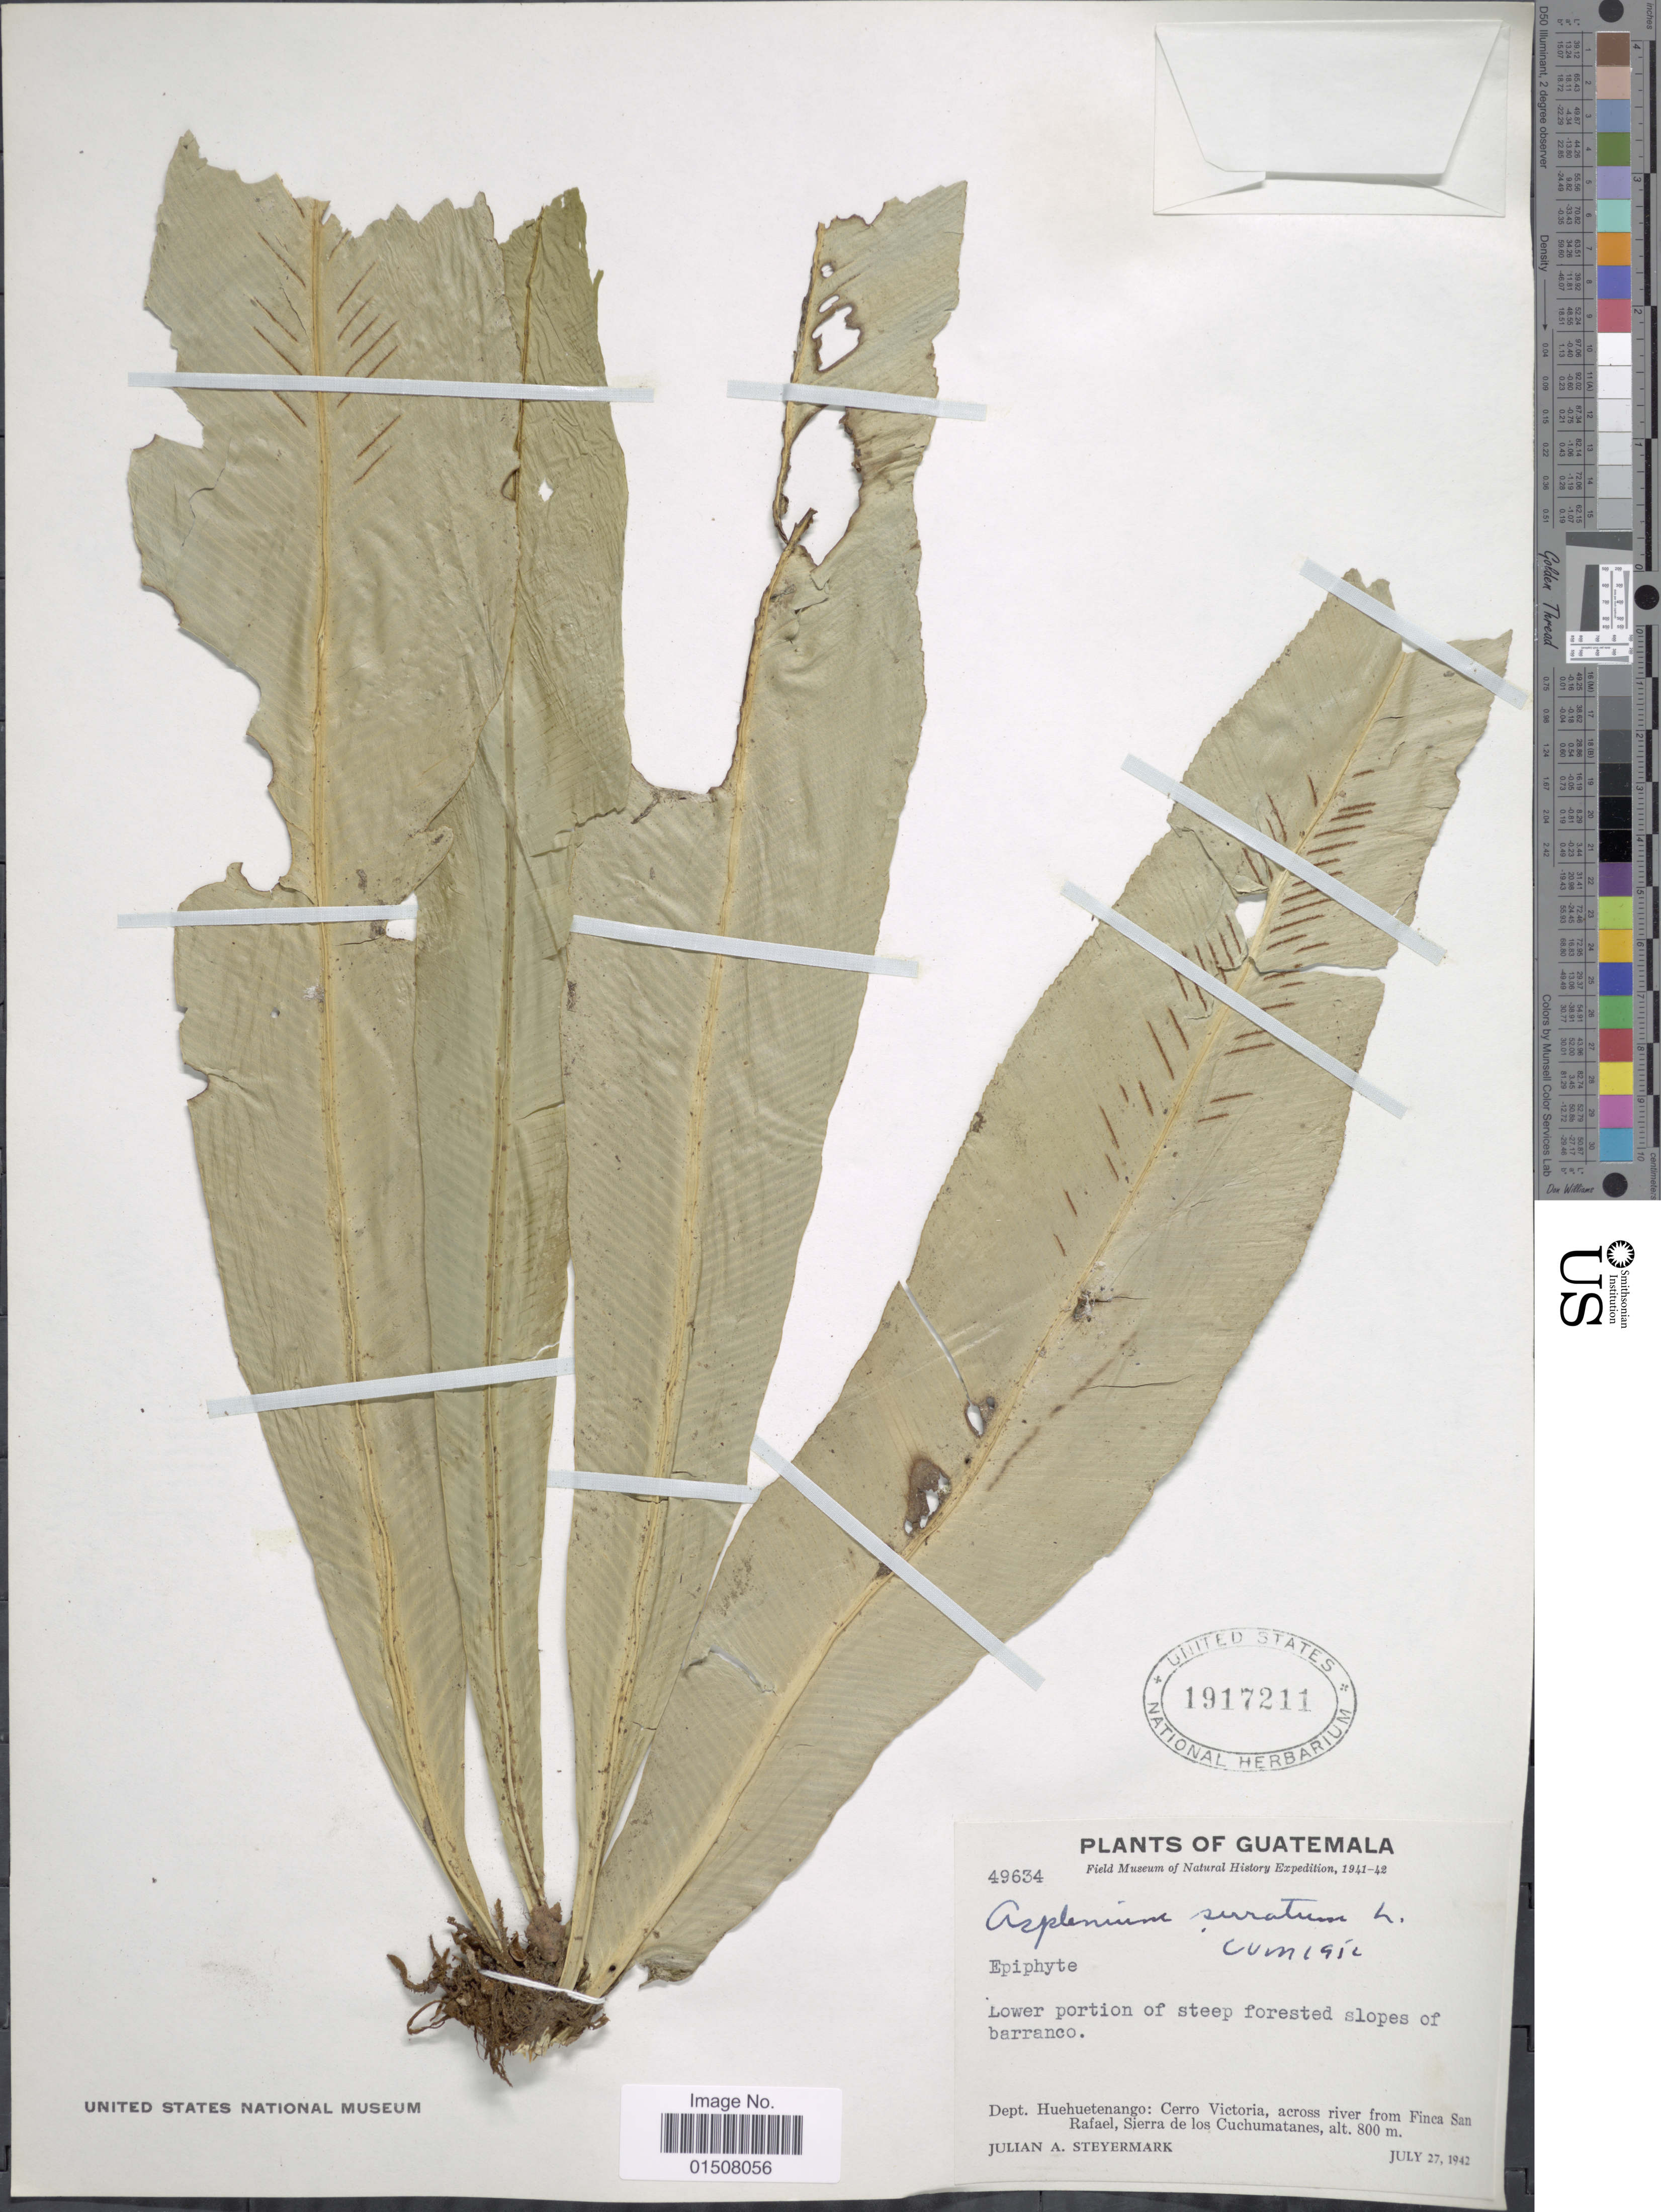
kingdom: Plantae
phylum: Tracheophyta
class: Polypodiopsida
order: Polypodiales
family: Aspleniaceae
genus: Asplenium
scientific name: Asplenium serratum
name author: L.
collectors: J. Steyermark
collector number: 49634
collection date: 1942-07-27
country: Guatemala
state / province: Huehuetenango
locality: Cerro Victoria, across river from Finca San Rfael, Sierra de los Cuchumatanes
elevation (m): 800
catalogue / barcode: US 1717211